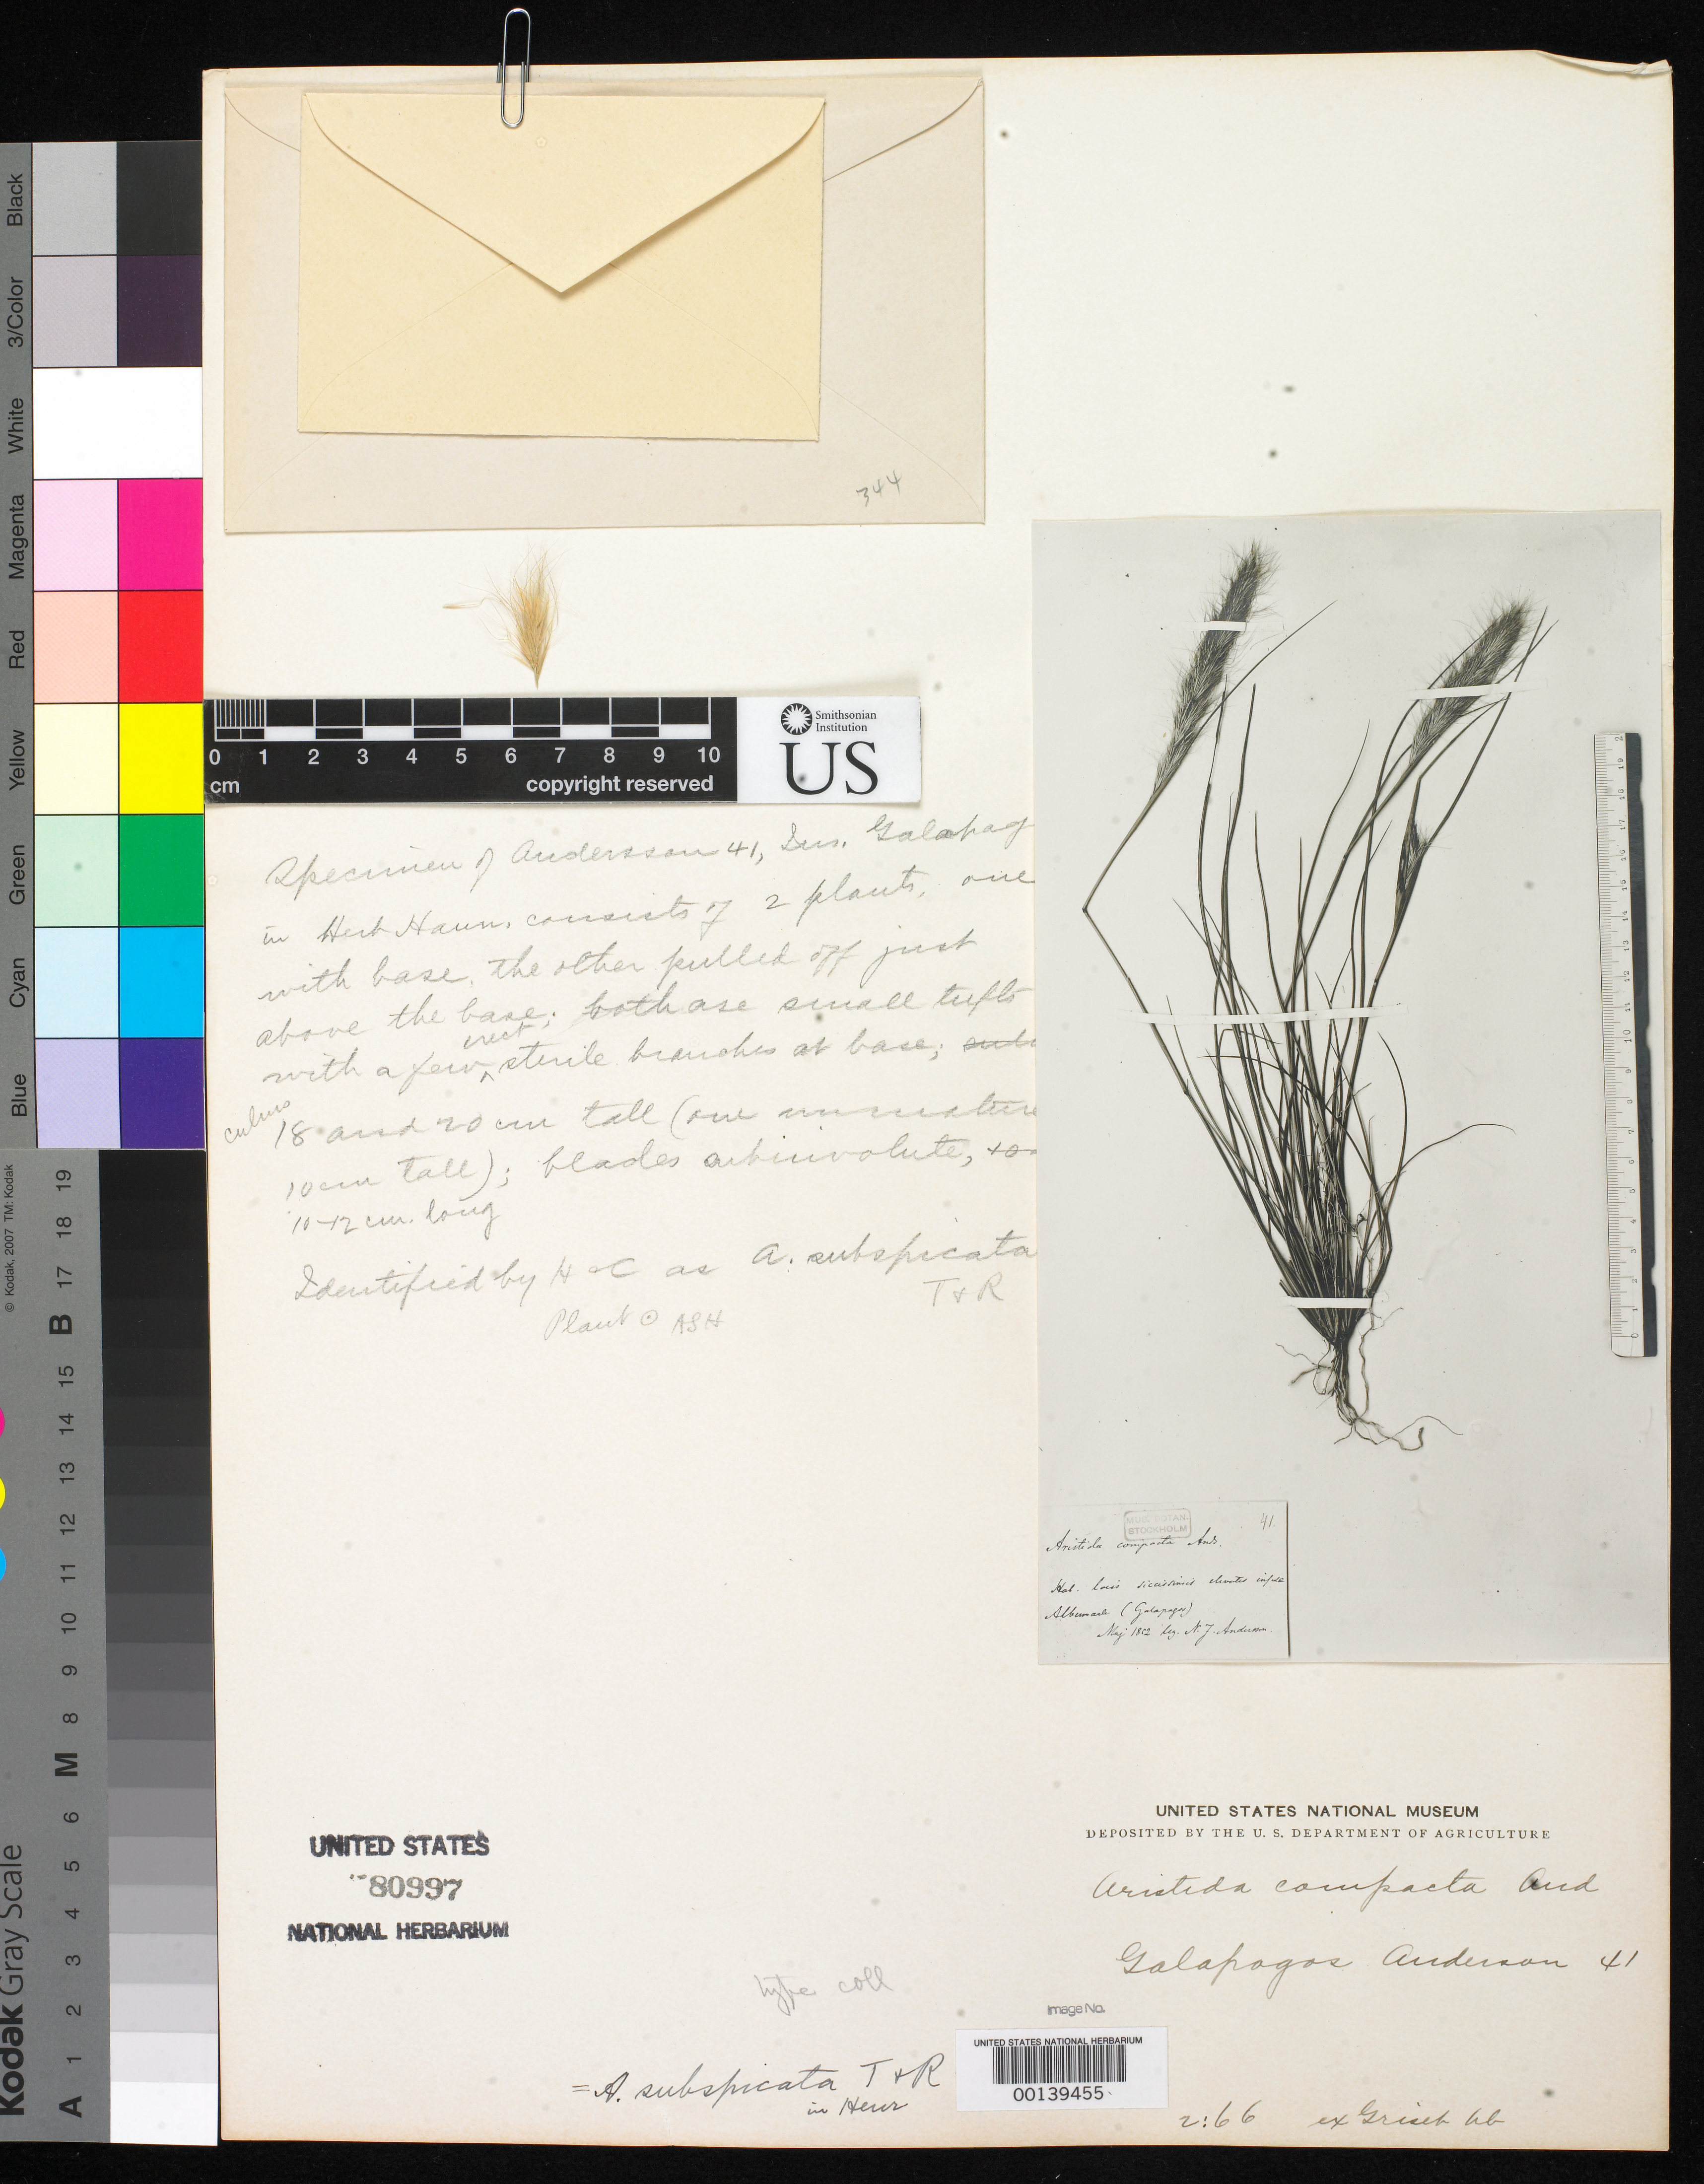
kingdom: Plantae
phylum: Tracheophyta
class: Liliopsida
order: Poales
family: Poaceae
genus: Aristida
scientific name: Aristida compacta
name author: Andersson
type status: Type Fragment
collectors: N. J. Andersson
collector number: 41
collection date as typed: May 1852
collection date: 1852-05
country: Ecuador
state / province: Colón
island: Isabela [Albemarle]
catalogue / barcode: US 80997